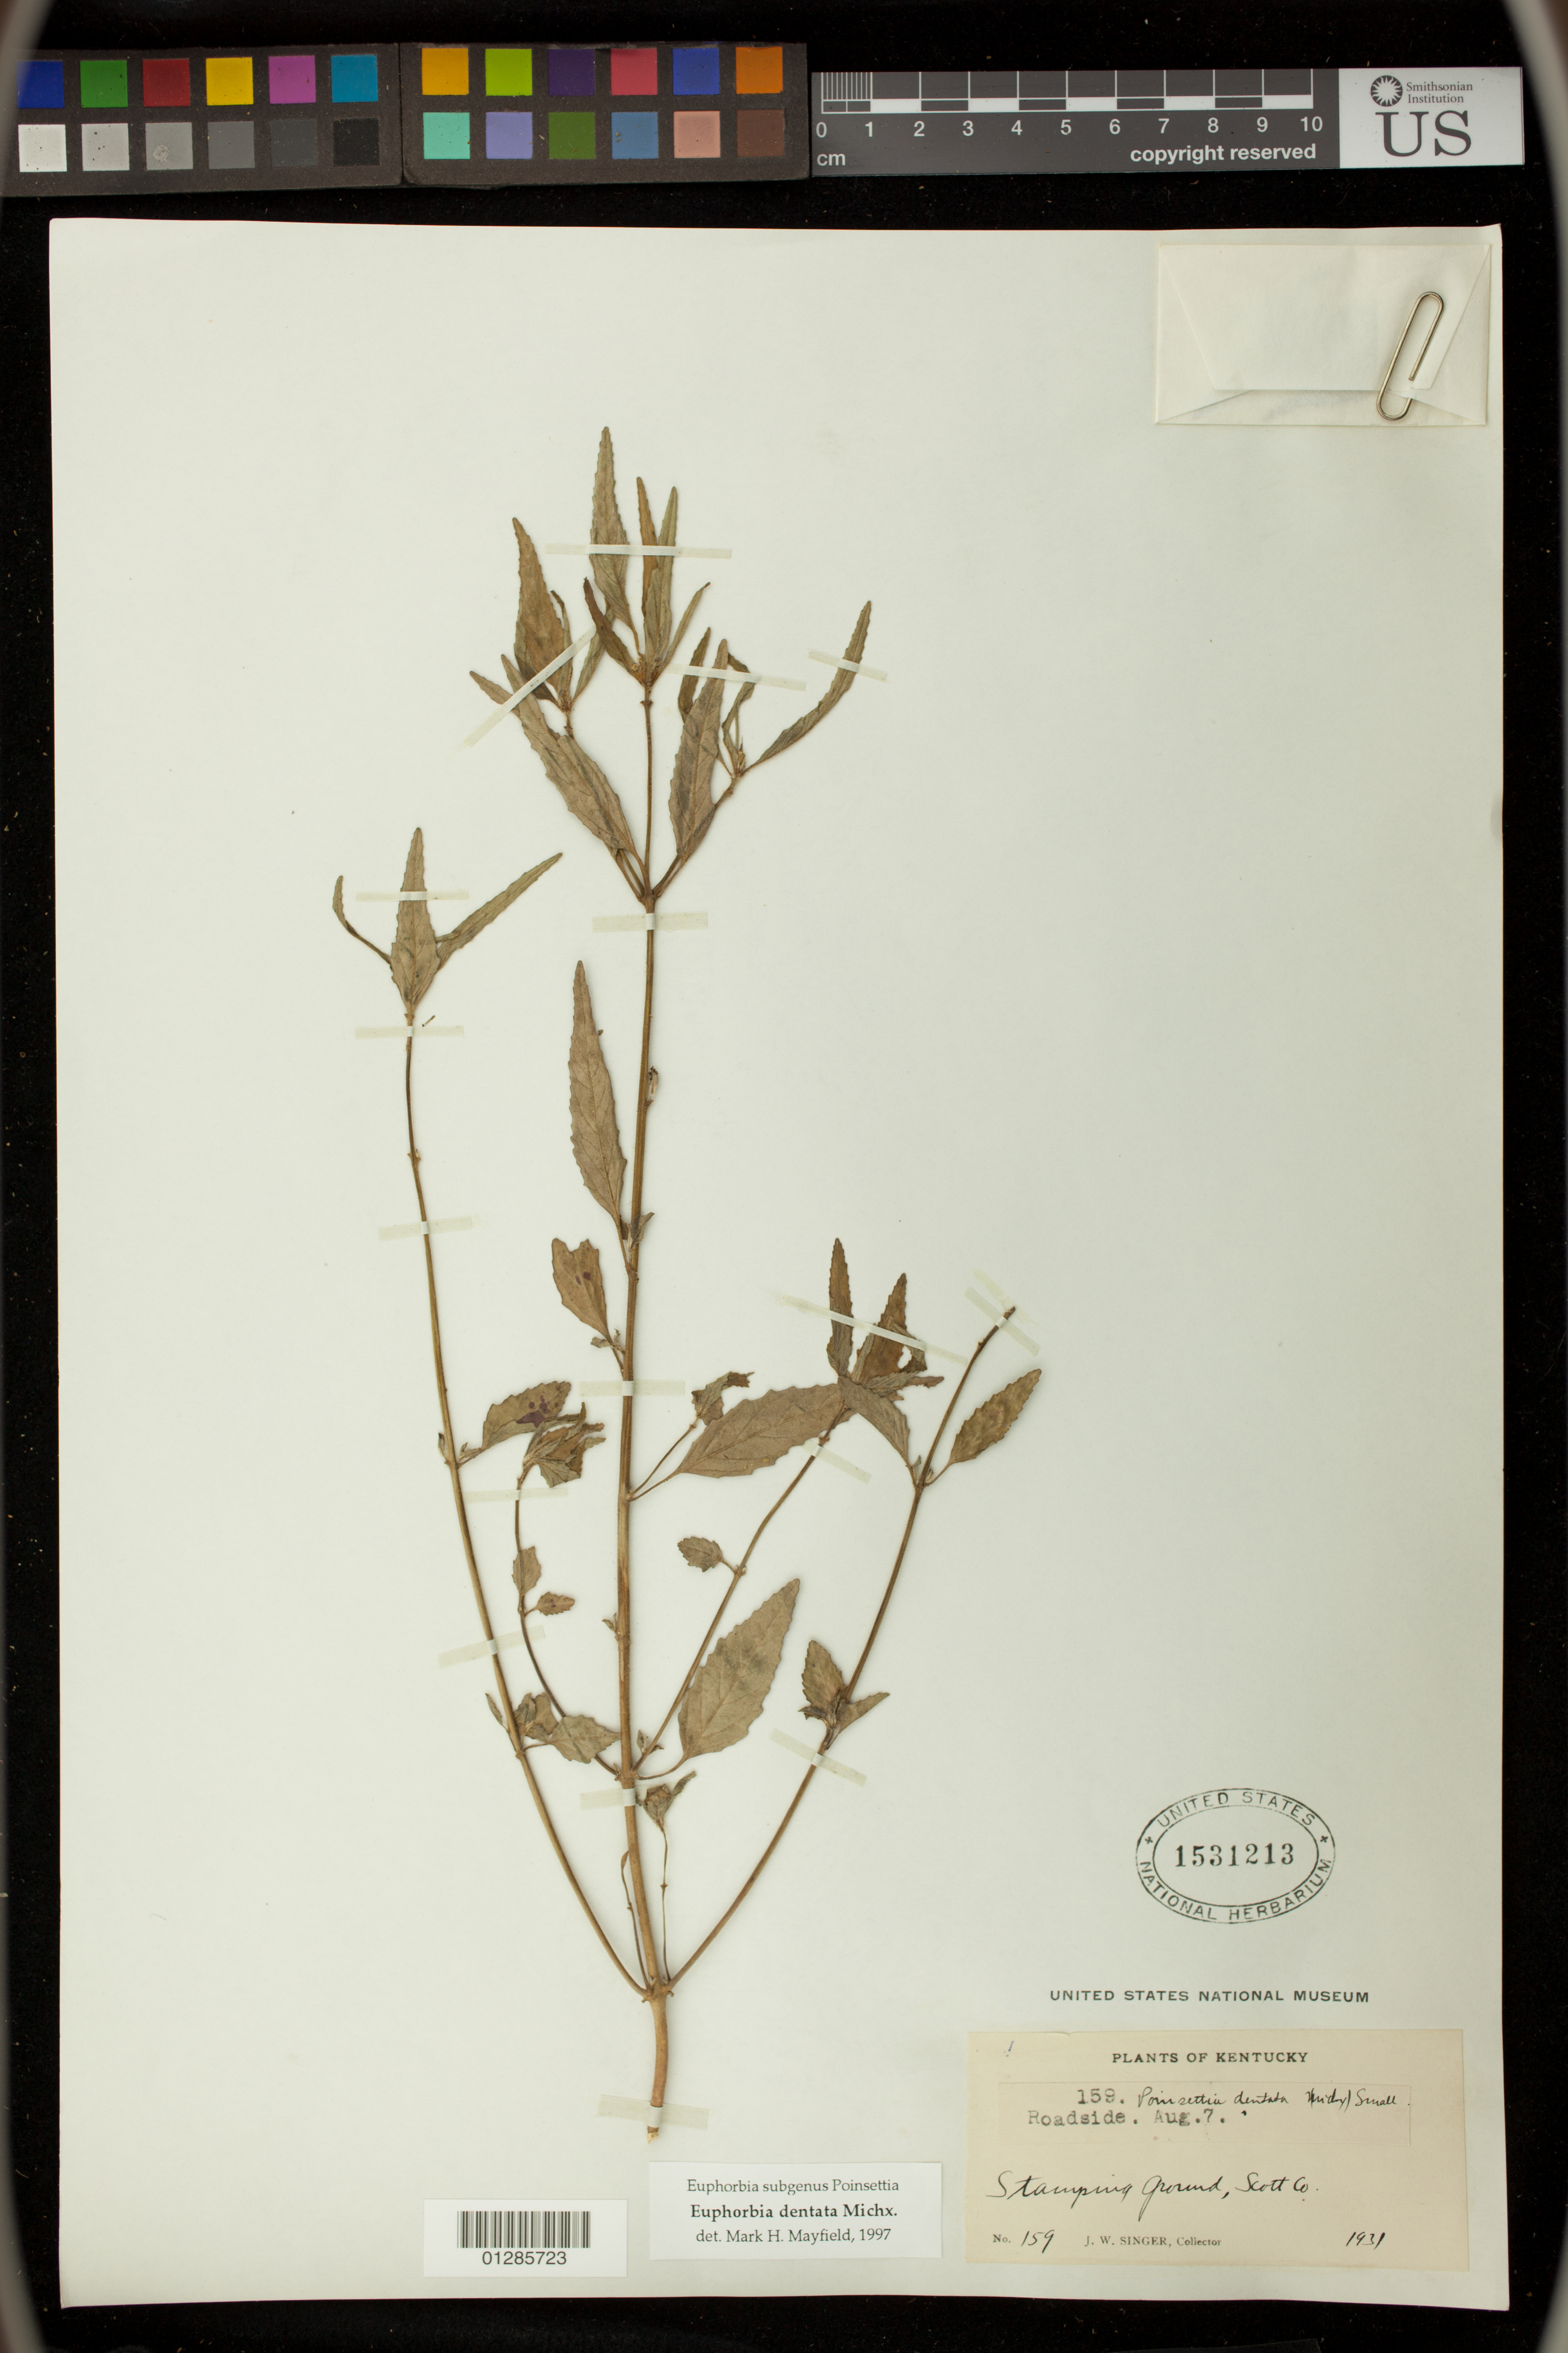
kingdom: Plantae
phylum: Tracheophyta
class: Magnoliopsida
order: Malpighiales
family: Euphorbiaceae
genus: Euphorbia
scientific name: Euphorbia dentata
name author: Michx.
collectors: J. EW. Singer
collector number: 159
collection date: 1931-08-07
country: United States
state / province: Kentucky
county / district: Scott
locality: Stamping Ground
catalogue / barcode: US 1531213